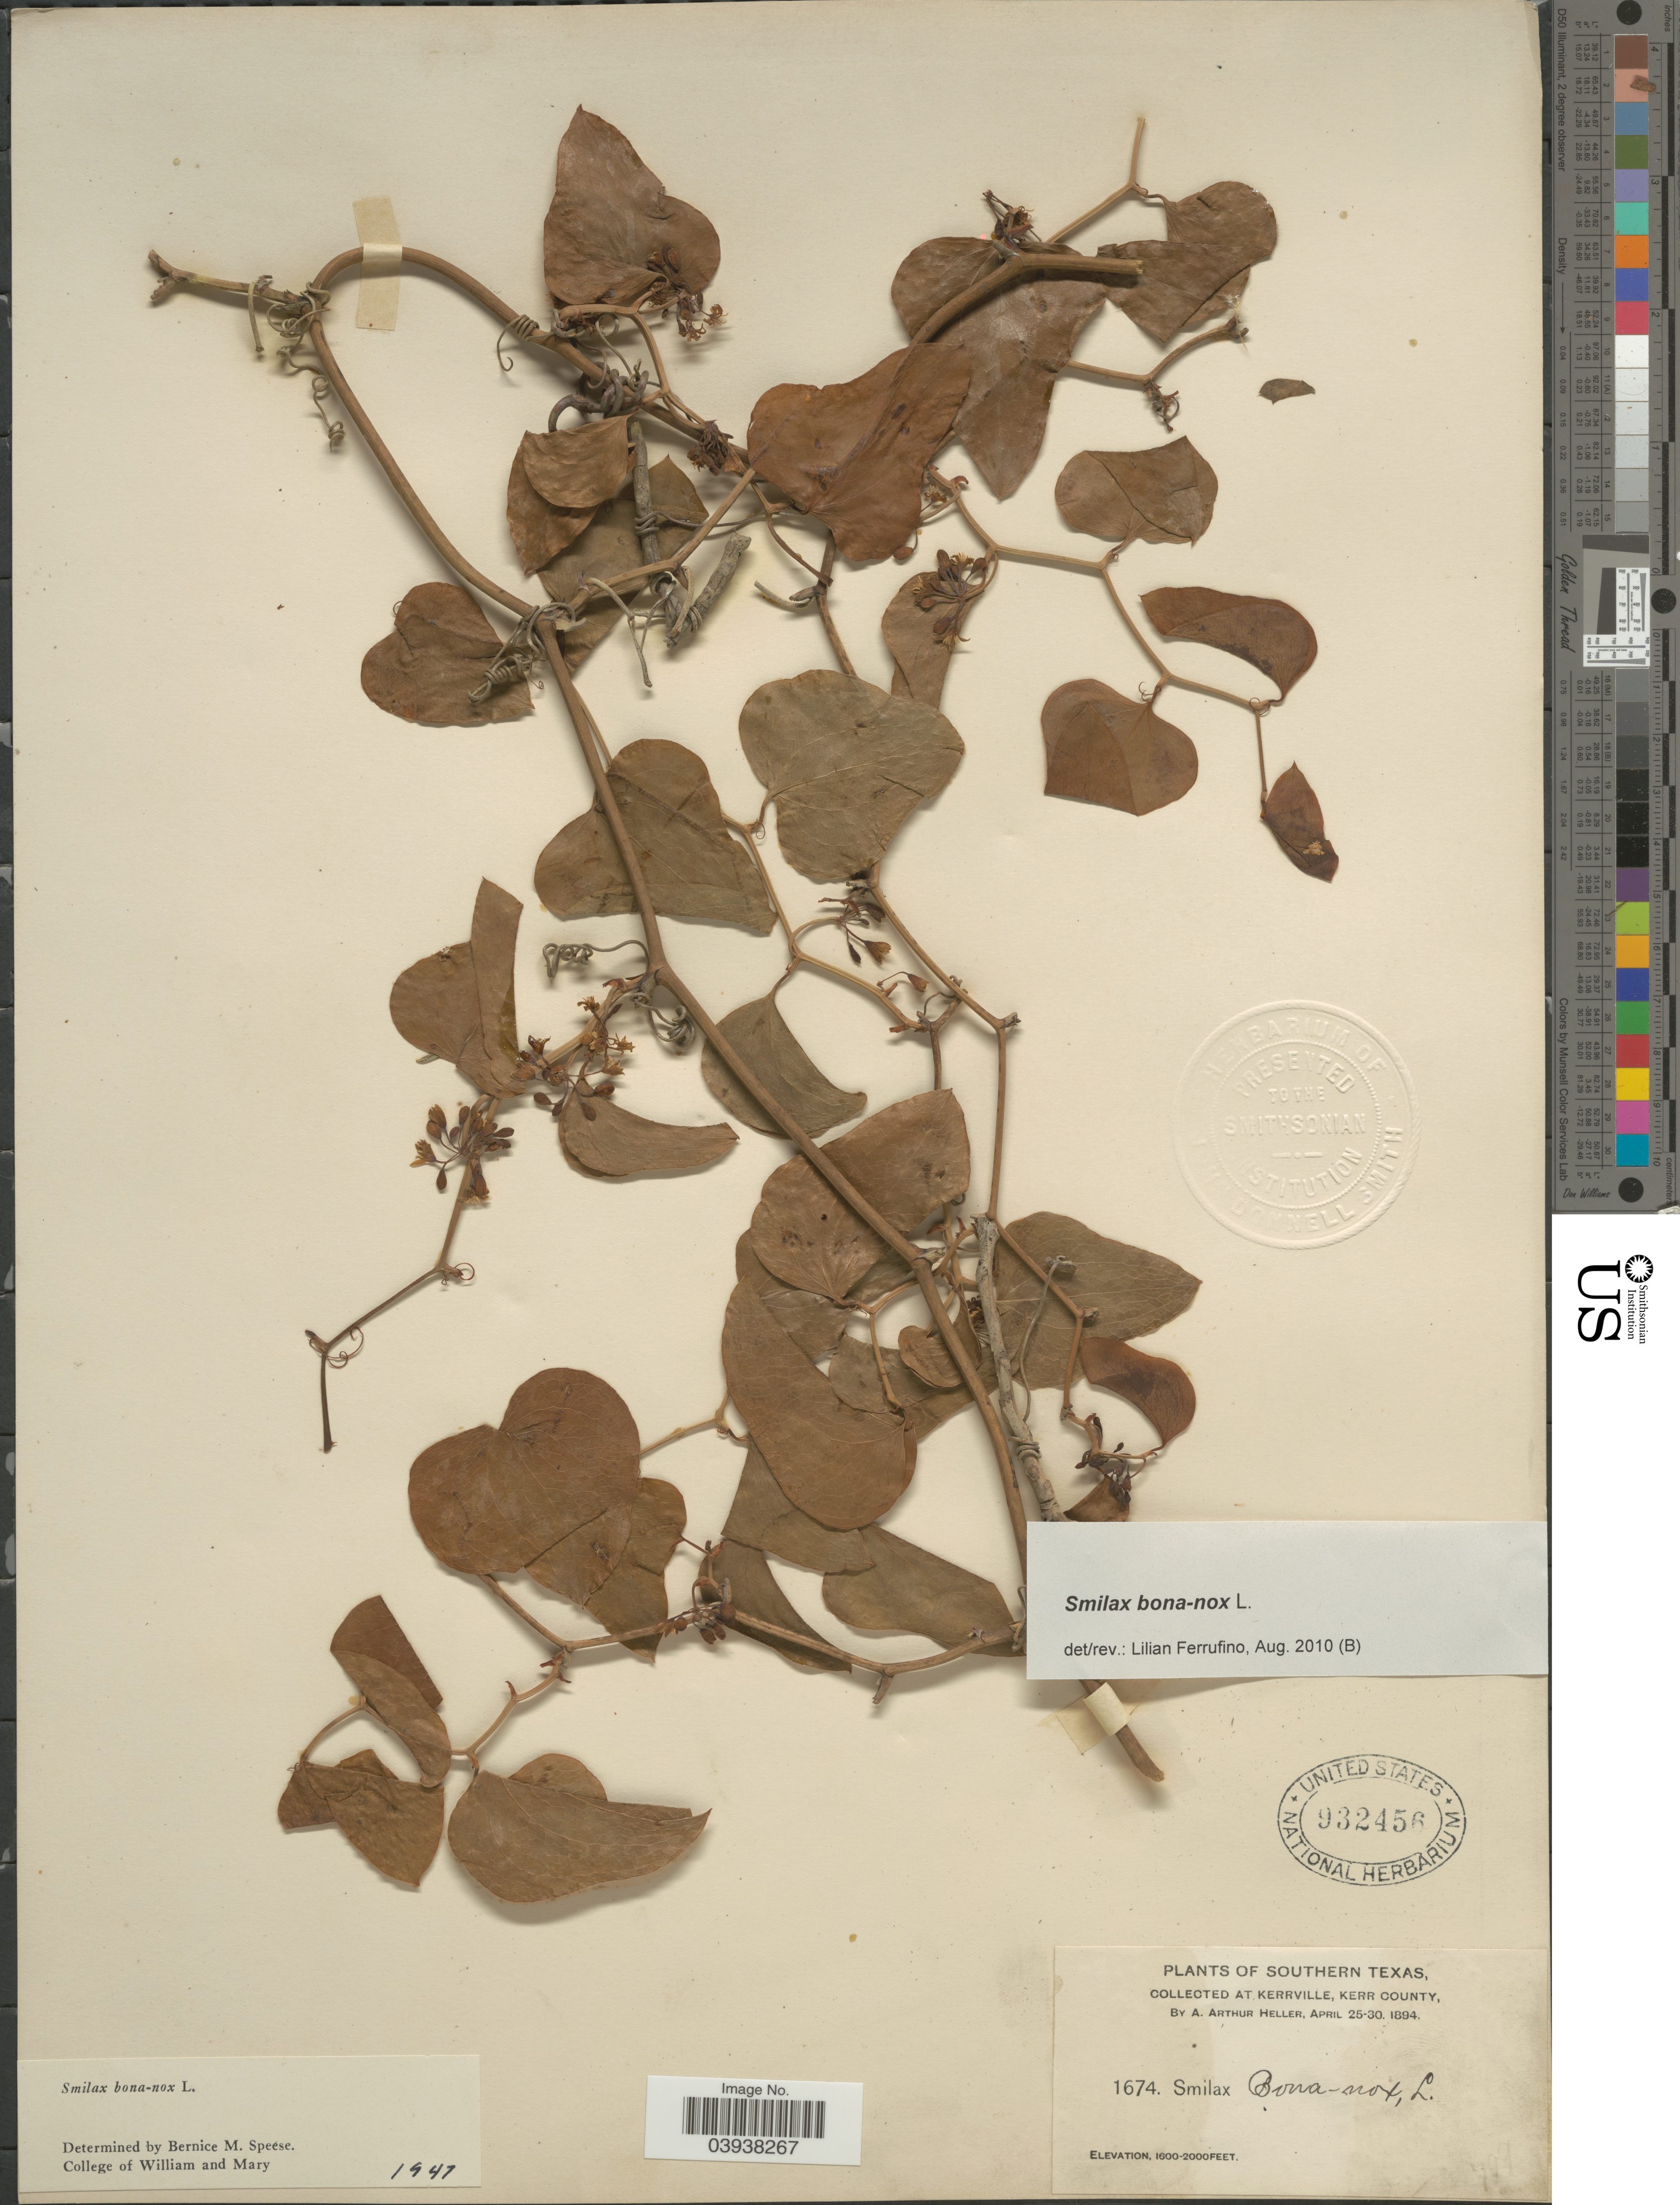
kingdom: Plantae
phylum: Tracheophyta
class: Liliopsida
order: Liliales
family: Smilacaceae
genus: Smilax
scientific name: Smilax bona-nox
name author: L.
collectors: A. A. Heller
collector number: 1674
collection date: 1894-04-25/1894-04-30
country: United States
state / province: Texas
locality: Southern Texas. At Kerrville, Kerr County.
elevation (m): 488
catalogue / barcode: US 932456